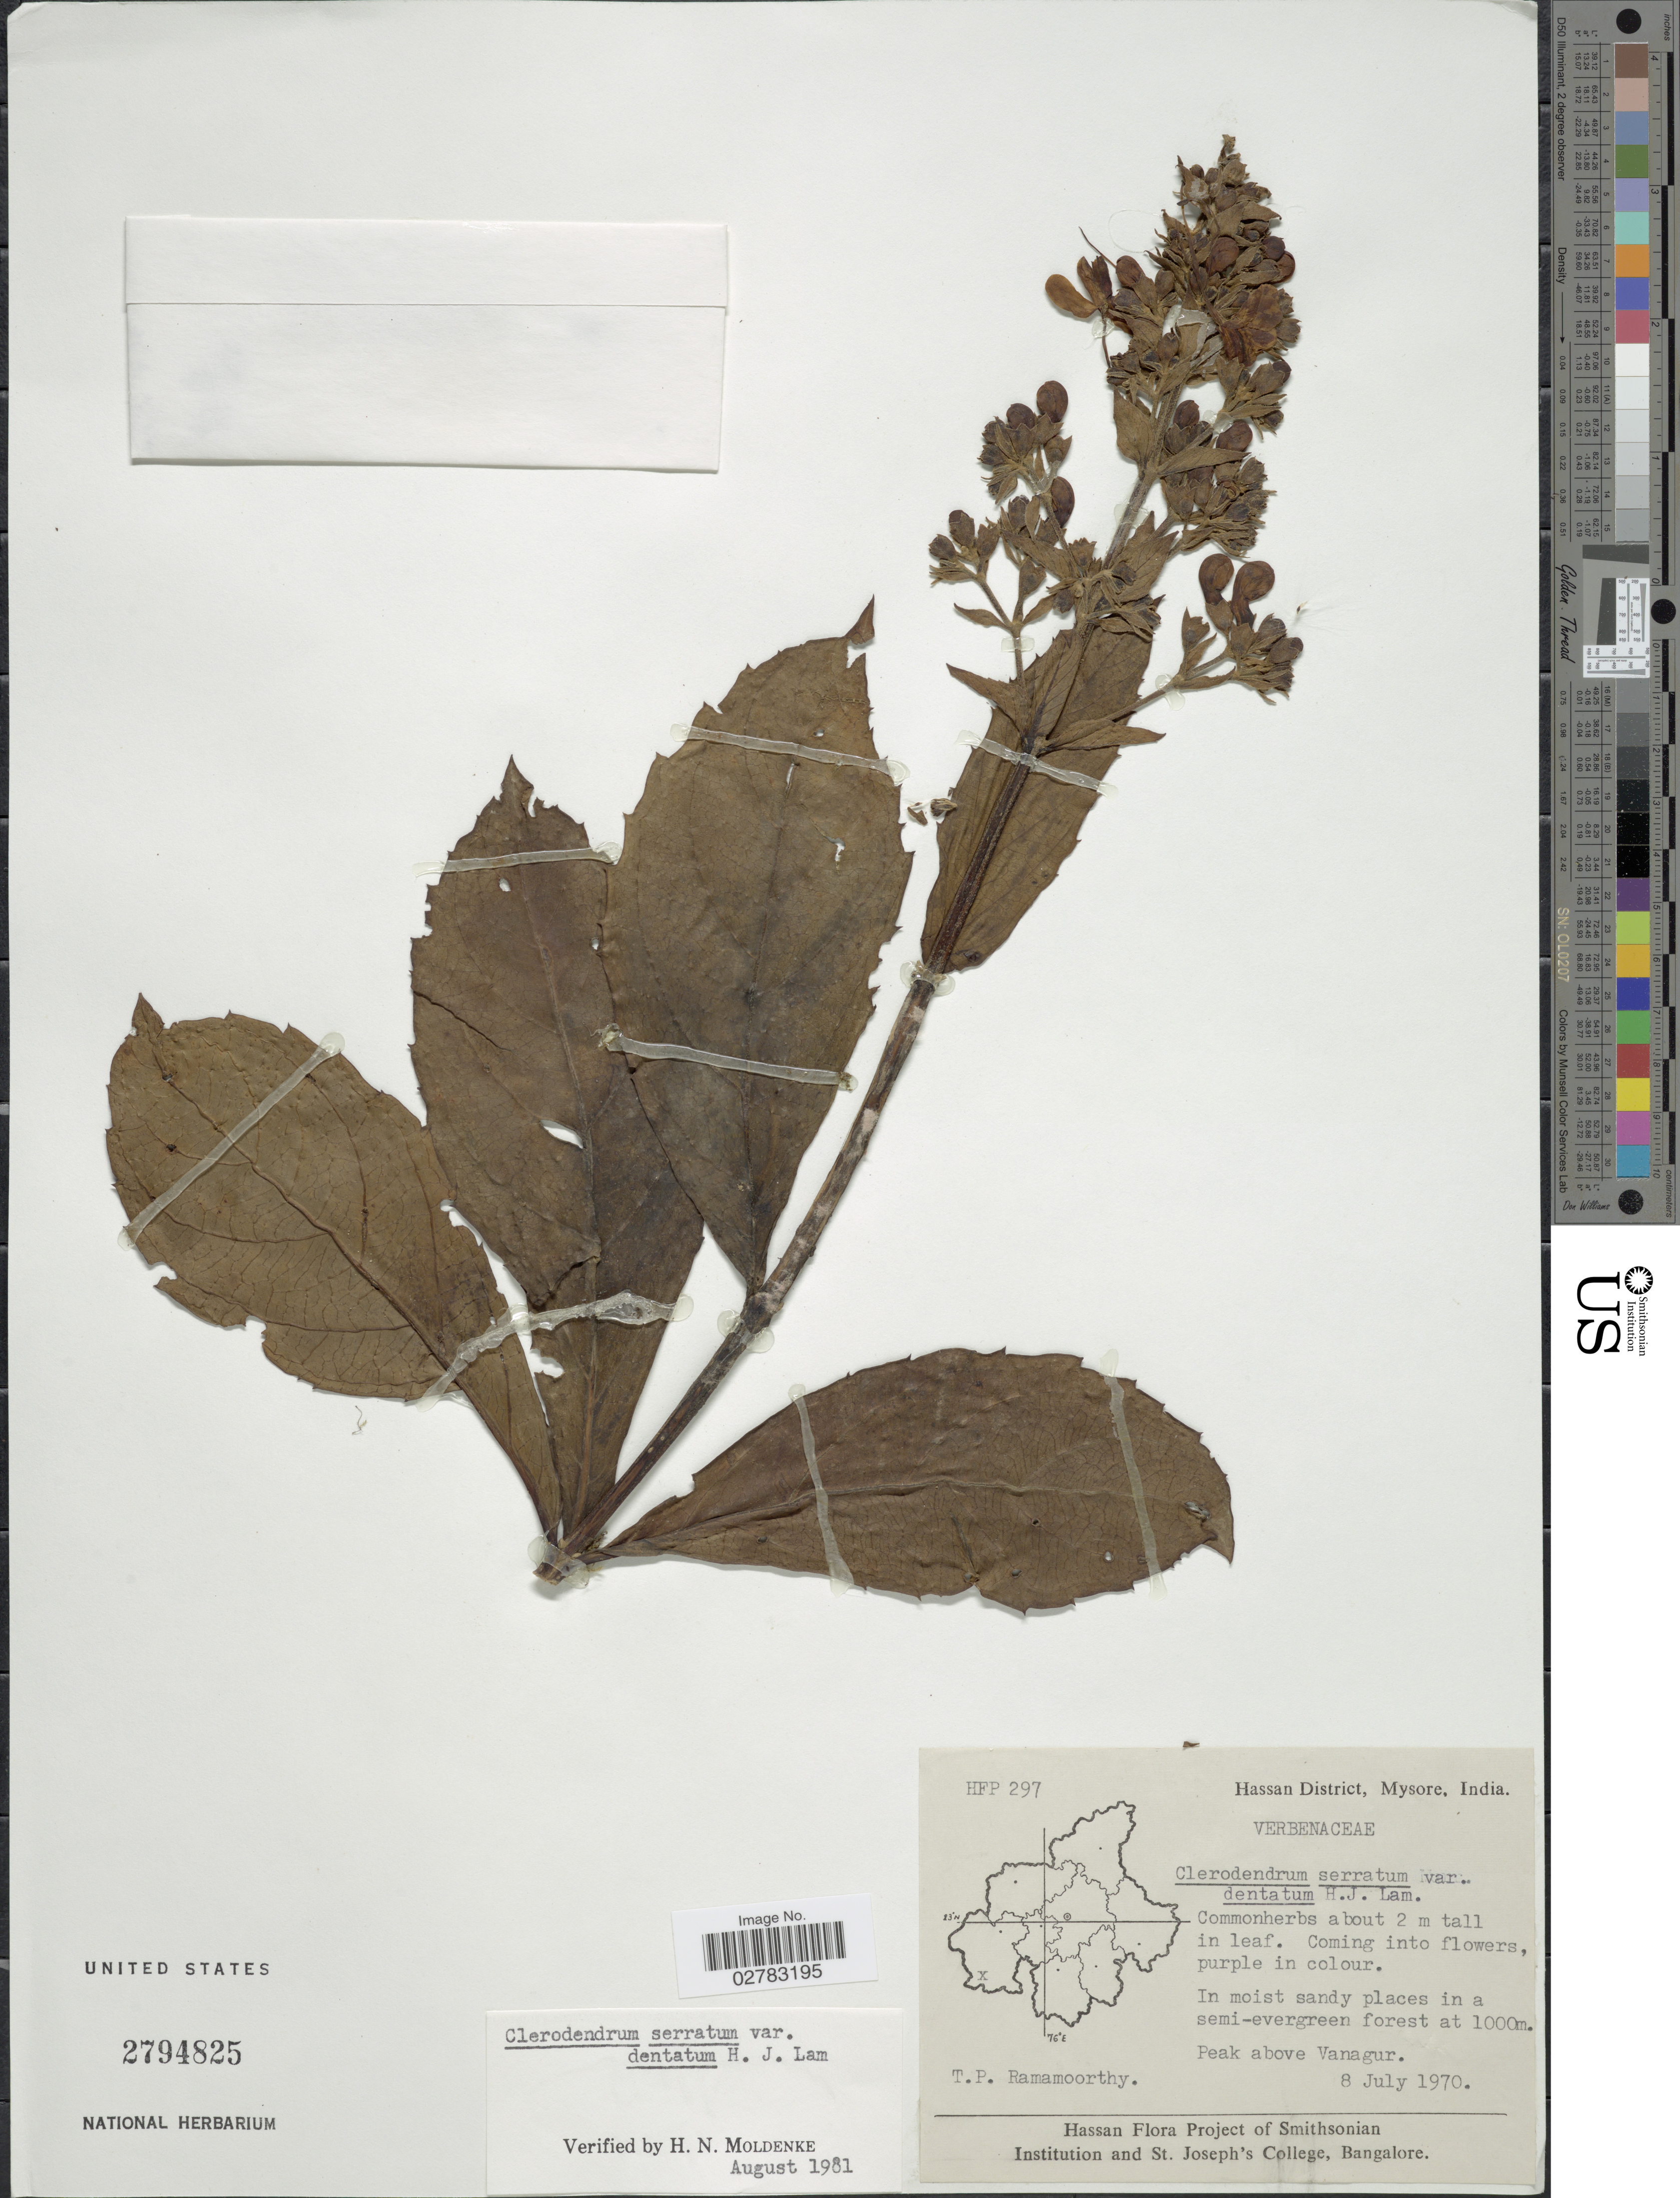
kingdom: Plantae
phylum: Tracheophyta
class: Magnoliopsida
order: Lamiales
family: Lamiaceae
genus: Clerodendrum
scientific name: Clerodendrum serratum var. dentatum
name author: H.J. Lam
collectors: T. P. Ramamoorthy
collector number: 297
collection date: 1970-07-08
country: India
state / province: Karnataka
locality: Hassan District, Mysore. Peak above Vanagur.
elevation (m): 1000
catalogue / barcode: US 2794825